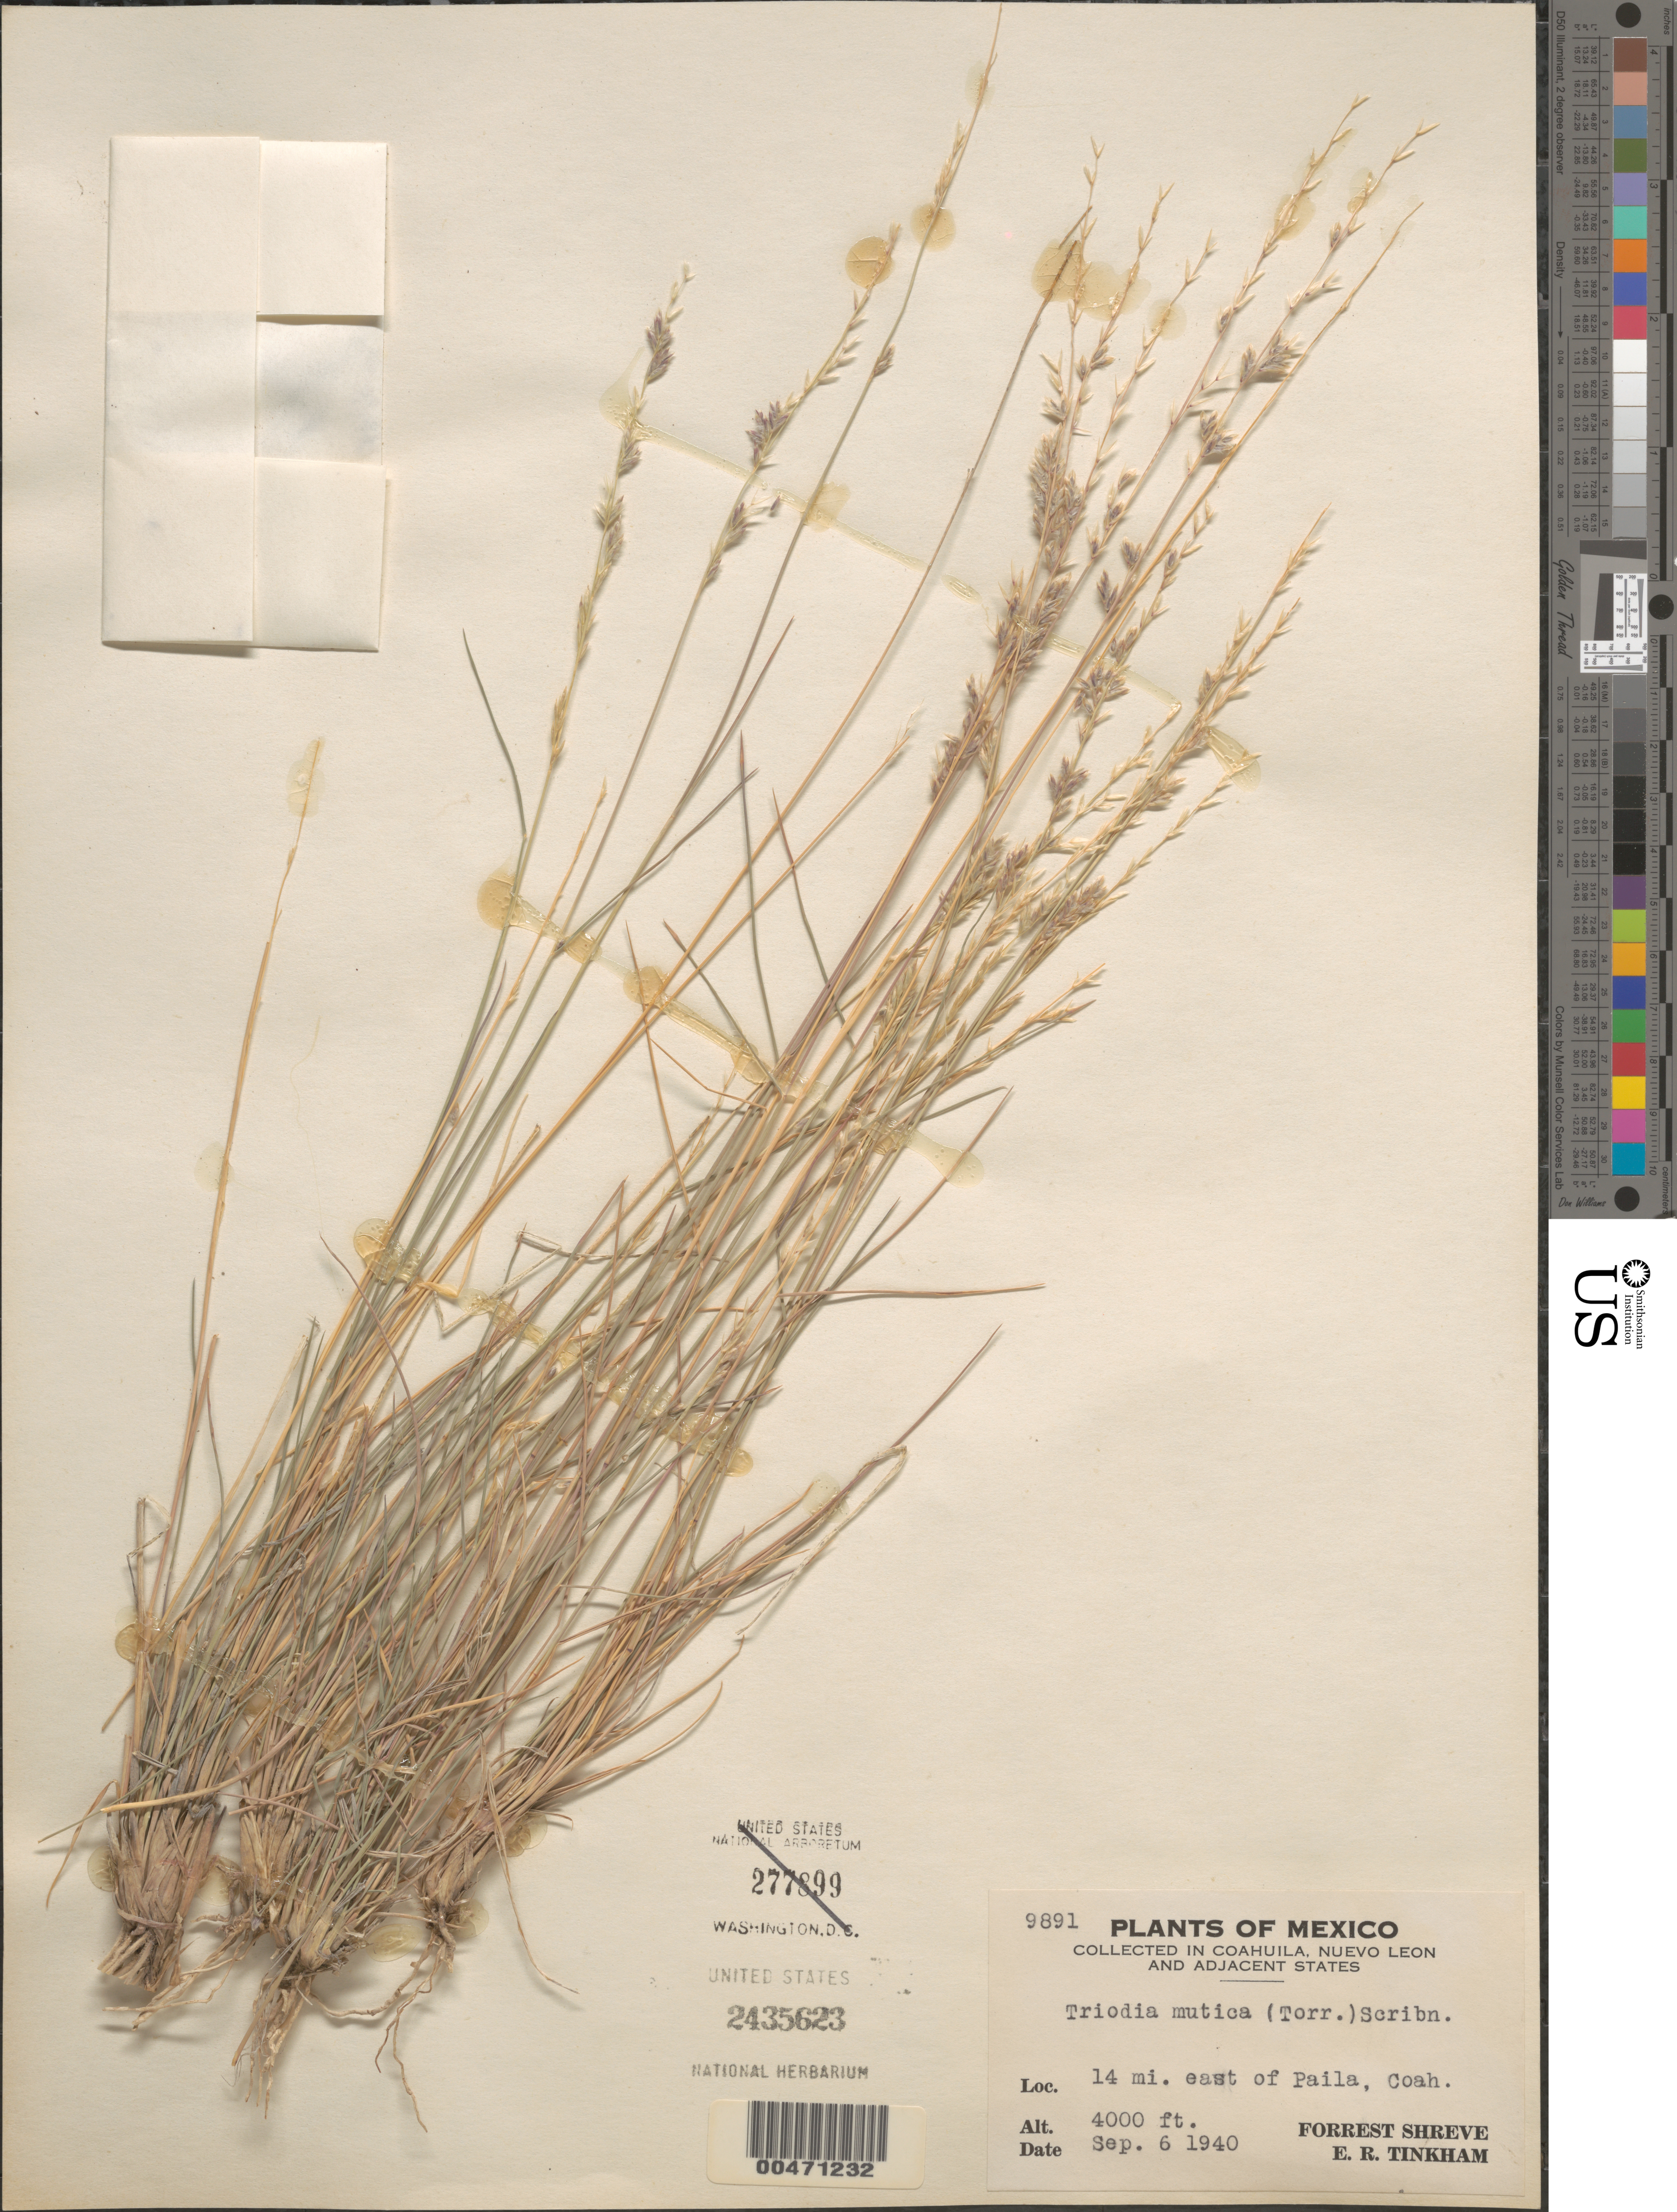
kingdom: Plantae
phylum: Tracheophyta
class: Liliopsida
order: Poales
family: Poaceae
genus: Tridens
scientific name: Tridens muticus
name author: (Torr.) Nash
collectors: F. Shreve & E. Tinkham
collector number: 9891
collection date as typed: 6 Sep 1940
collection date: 1940-09-06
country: Mexico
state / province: Coahuila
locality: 14 mi E of Paila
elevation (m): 1219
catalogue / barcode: US 2435623